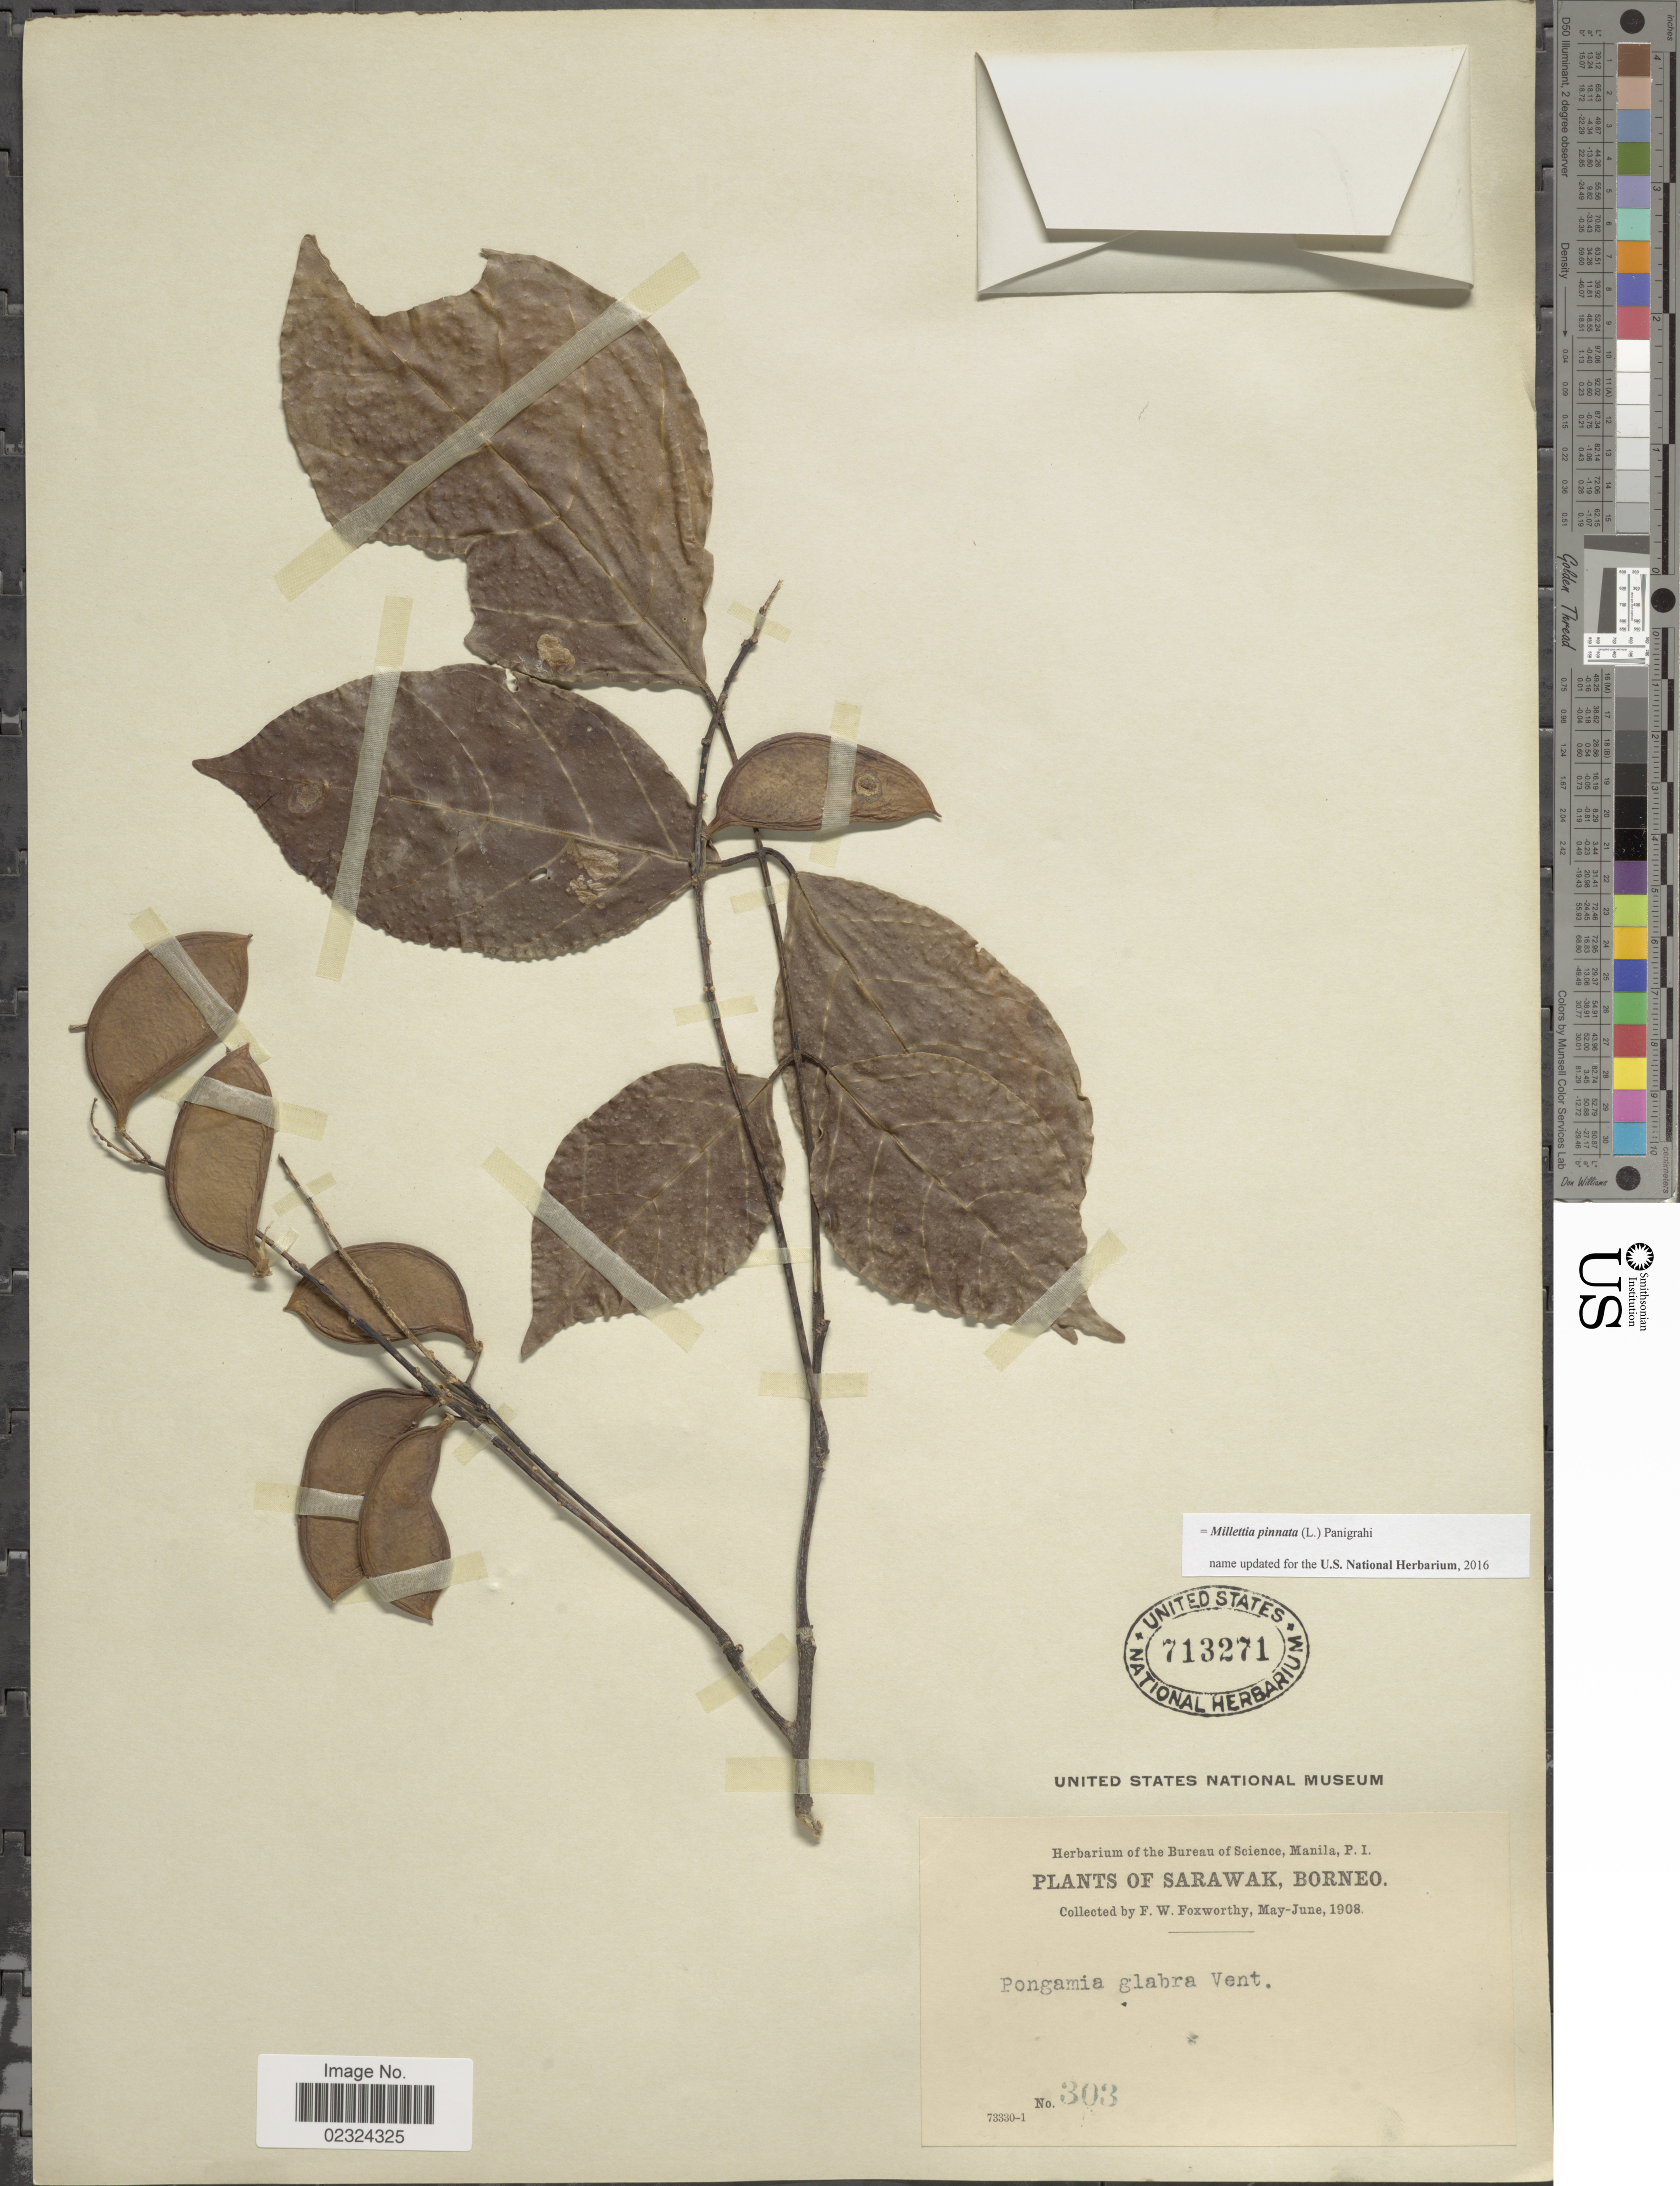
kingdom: Plantae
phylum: Tracheophyta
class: Magnoliopsida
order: Fabales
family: Fabaceae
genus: Millettia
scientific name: Millettia pinnata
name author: (L.) Panigrahi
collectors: F. W. Foxworthy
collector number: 303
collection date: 1908-05/1908-06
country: Malaysia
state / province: Sarawak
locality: Borneo.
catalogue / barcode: US 713271